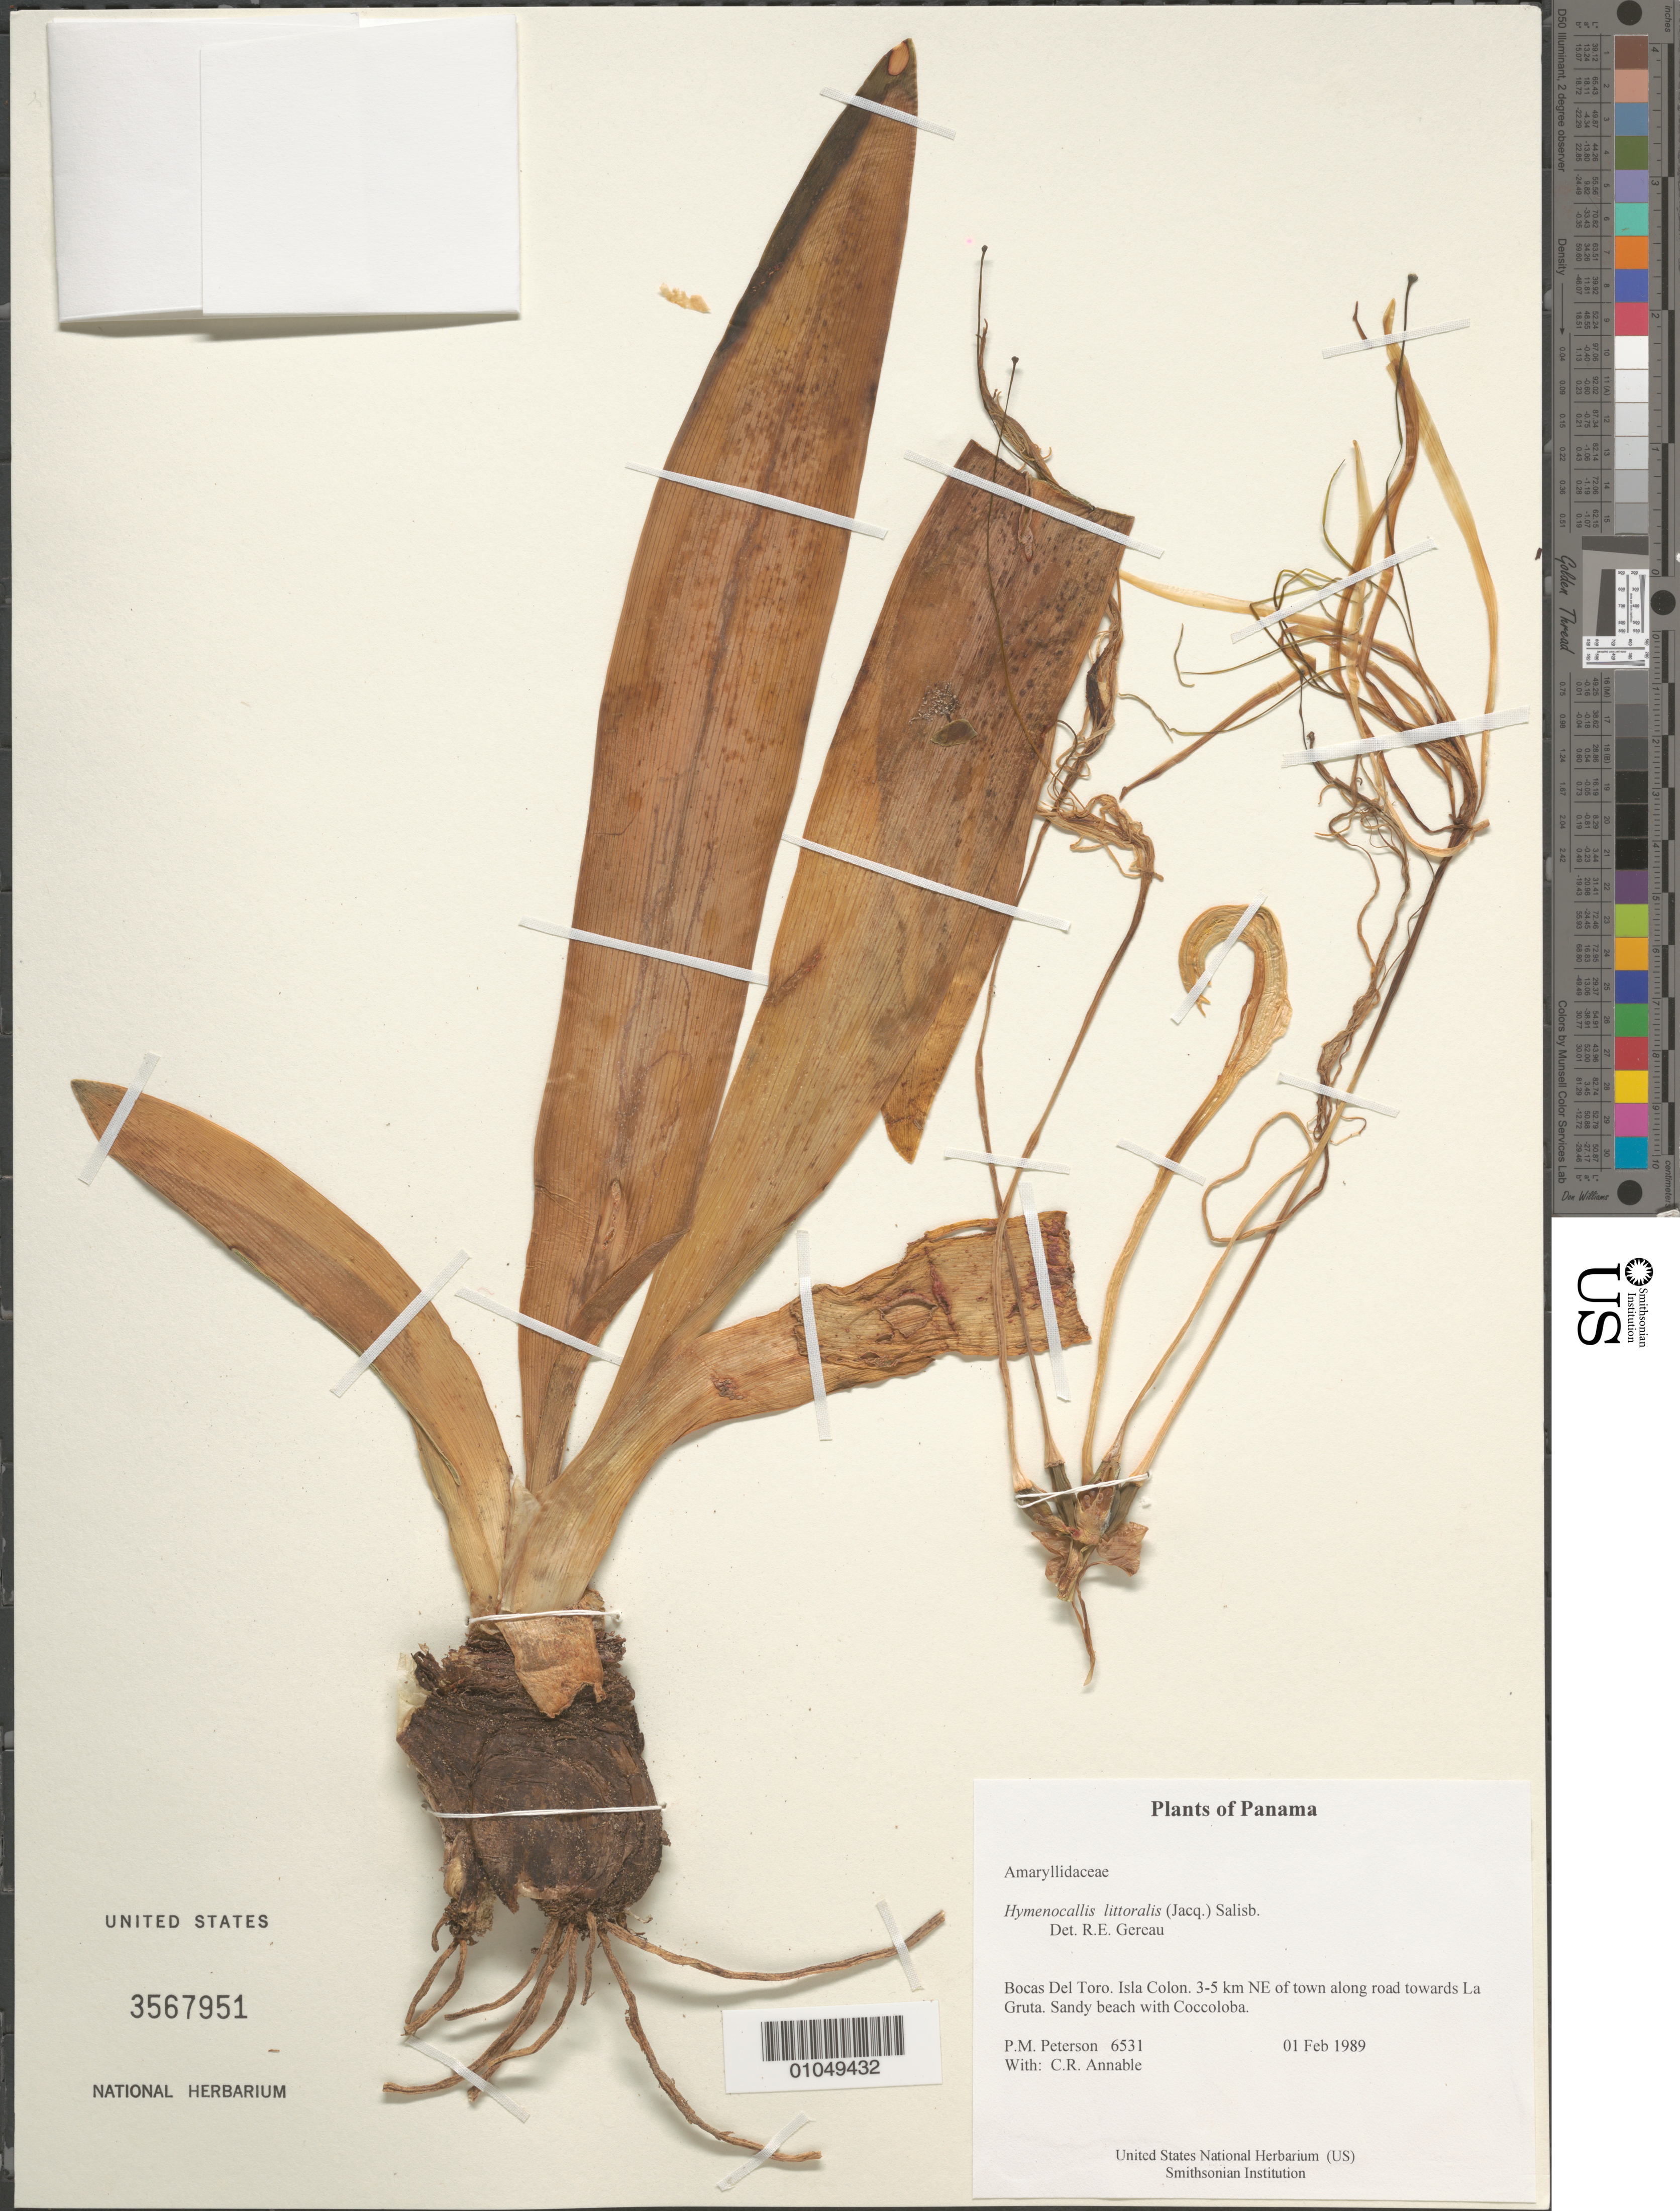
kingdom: Plantae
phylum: Tracheophyta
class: Liliopsida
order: Asparagales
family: Amaryllidaceae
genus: Hymenocallis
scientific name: Hymenocallis littoralis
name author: (Jacq.) Salisb.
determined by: Gereau, R. E.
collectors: P. M. Peterson & C. R. Annable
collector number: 06531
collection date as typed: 01 Feb 1989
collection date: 1989-02-01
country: Panama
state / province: Bocas del Toro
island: Colón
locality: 3-5 km NE of town along road towards La Gruta.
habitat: Sandy beach with Coccoloba.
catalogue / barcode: US 3567951